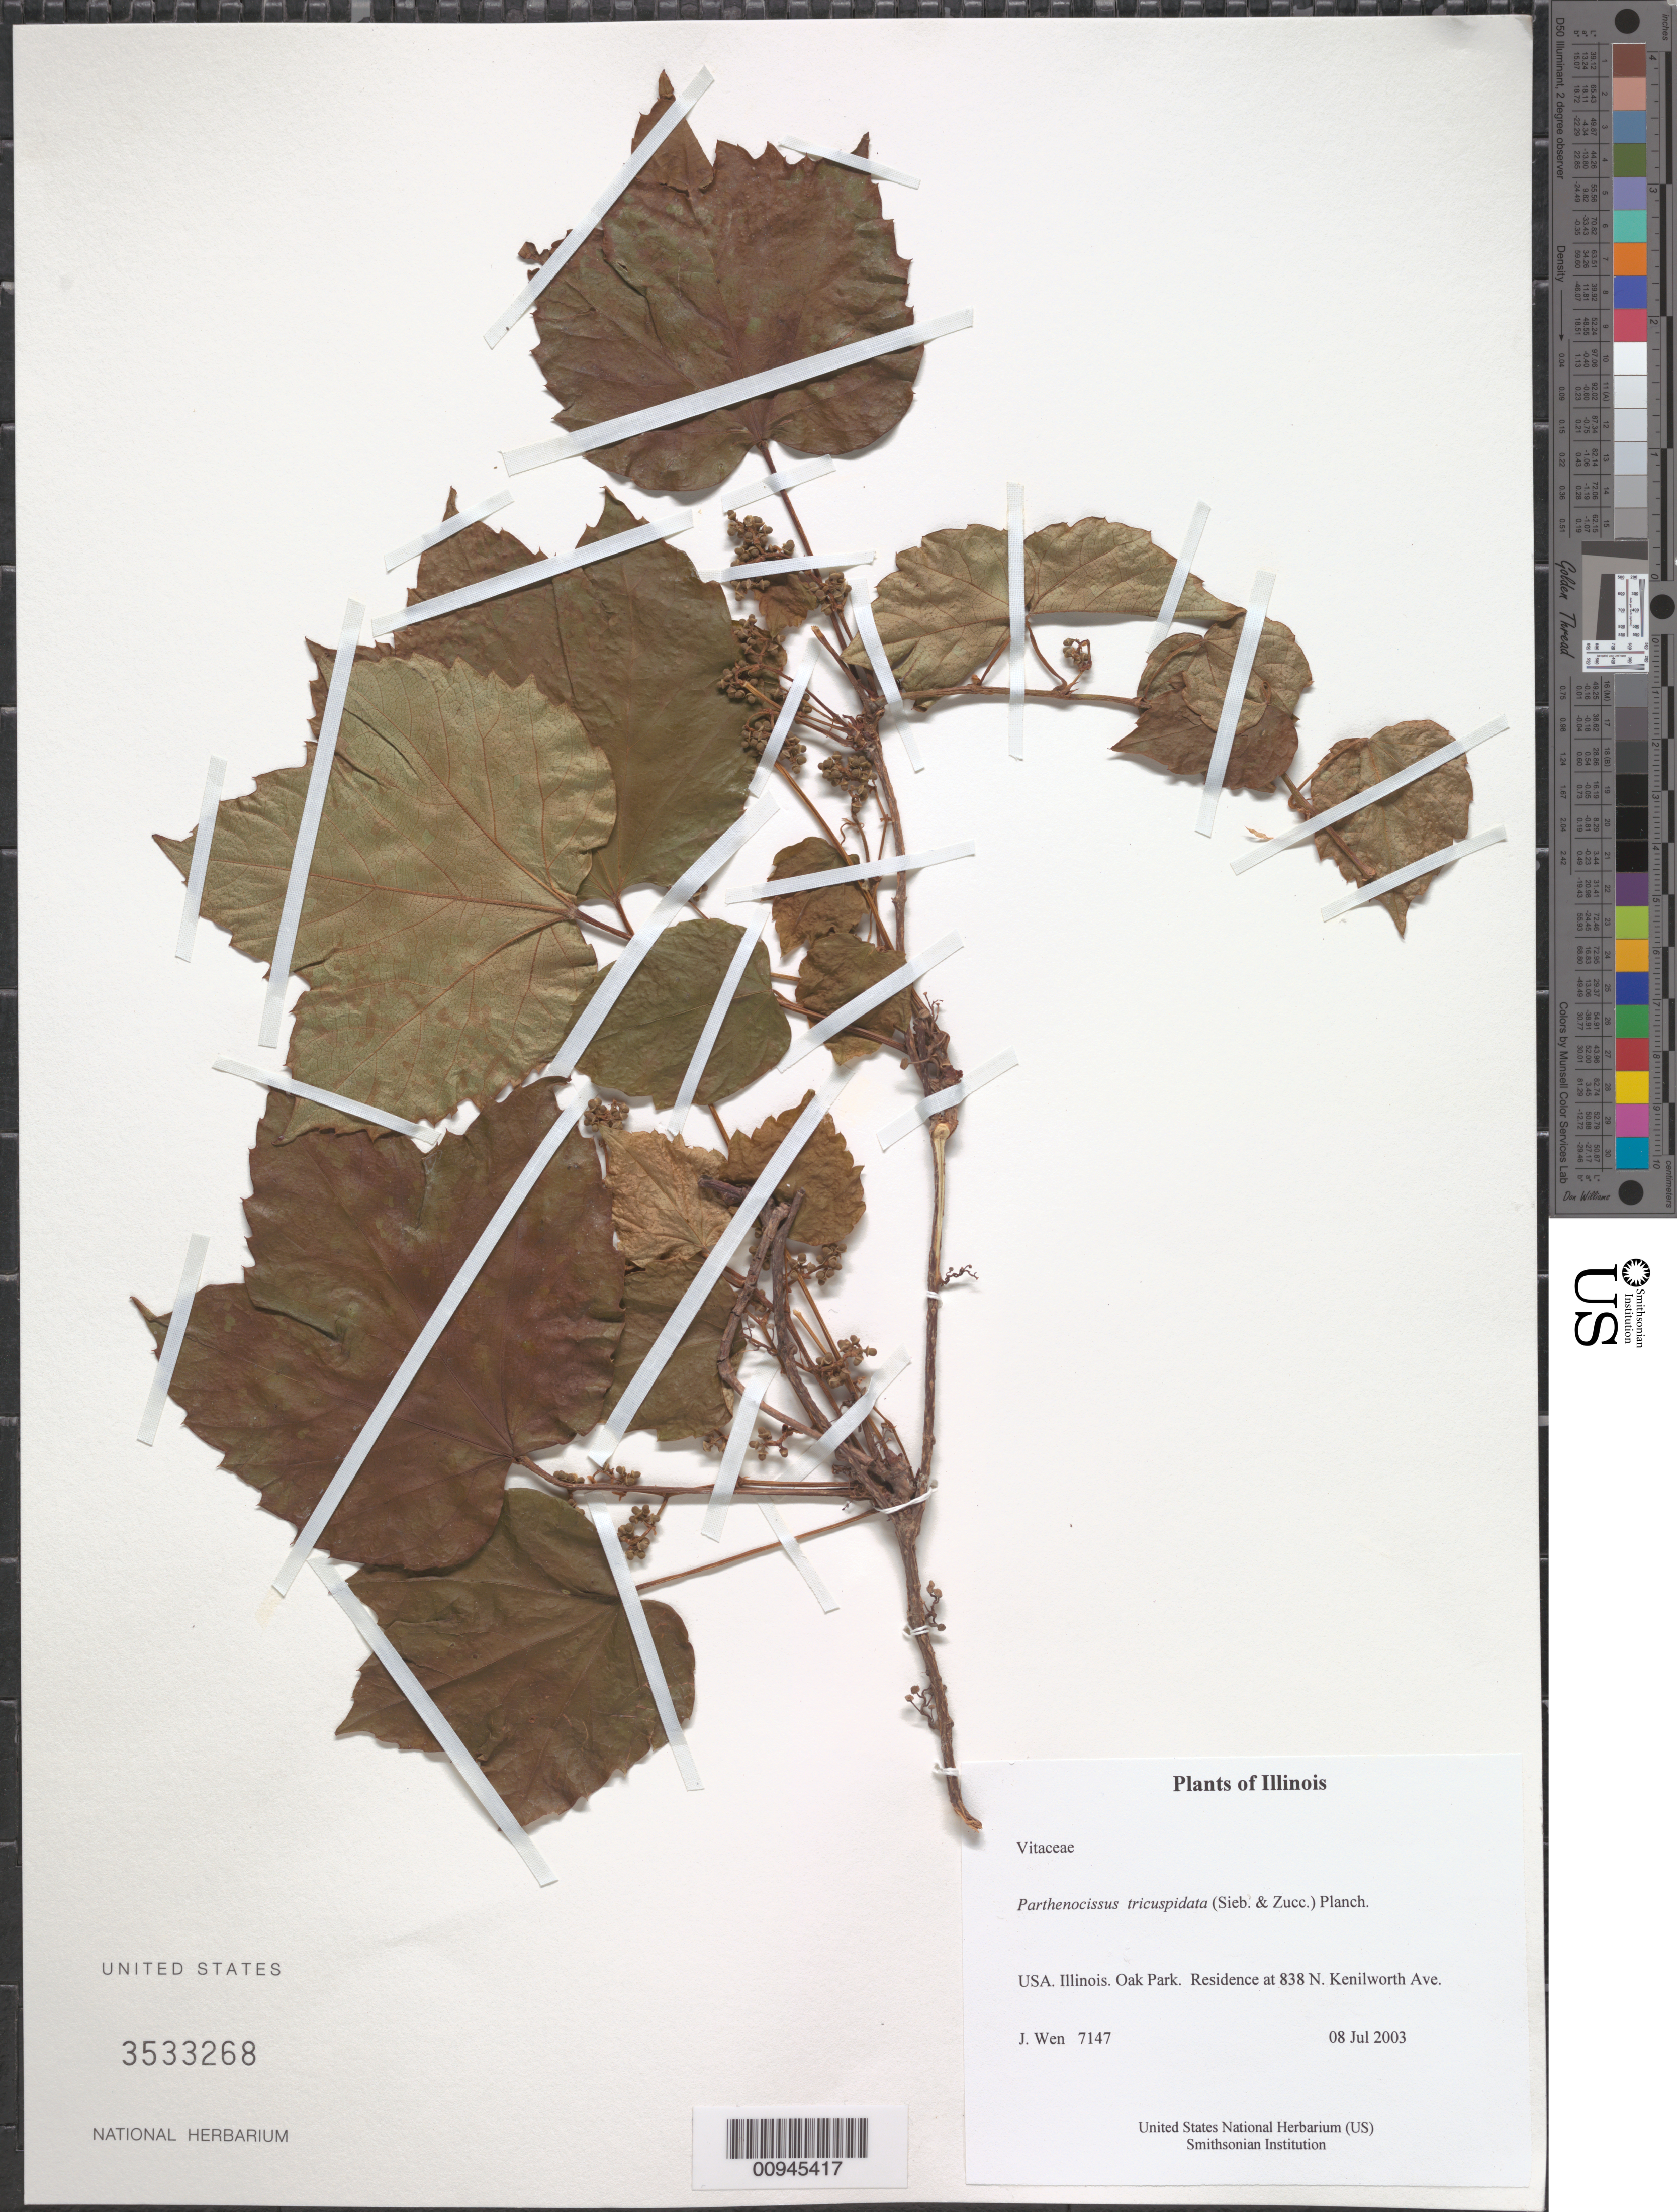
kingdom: Plantae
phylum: Tracheophyta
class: Magnoliopsida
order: Vitales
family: Vitaceae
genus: Parthenocissus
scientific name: Parthenocissus tricuspidata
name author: (Siebold & Zucc.) Planch.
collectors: J. Wen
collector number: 7147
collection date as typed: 08 Jul 2003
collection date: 2003-07-08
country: United States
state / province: Illinois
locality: Oak Park. Residence at 838 N. Kenilworth Ave.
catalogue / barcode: US 3533268